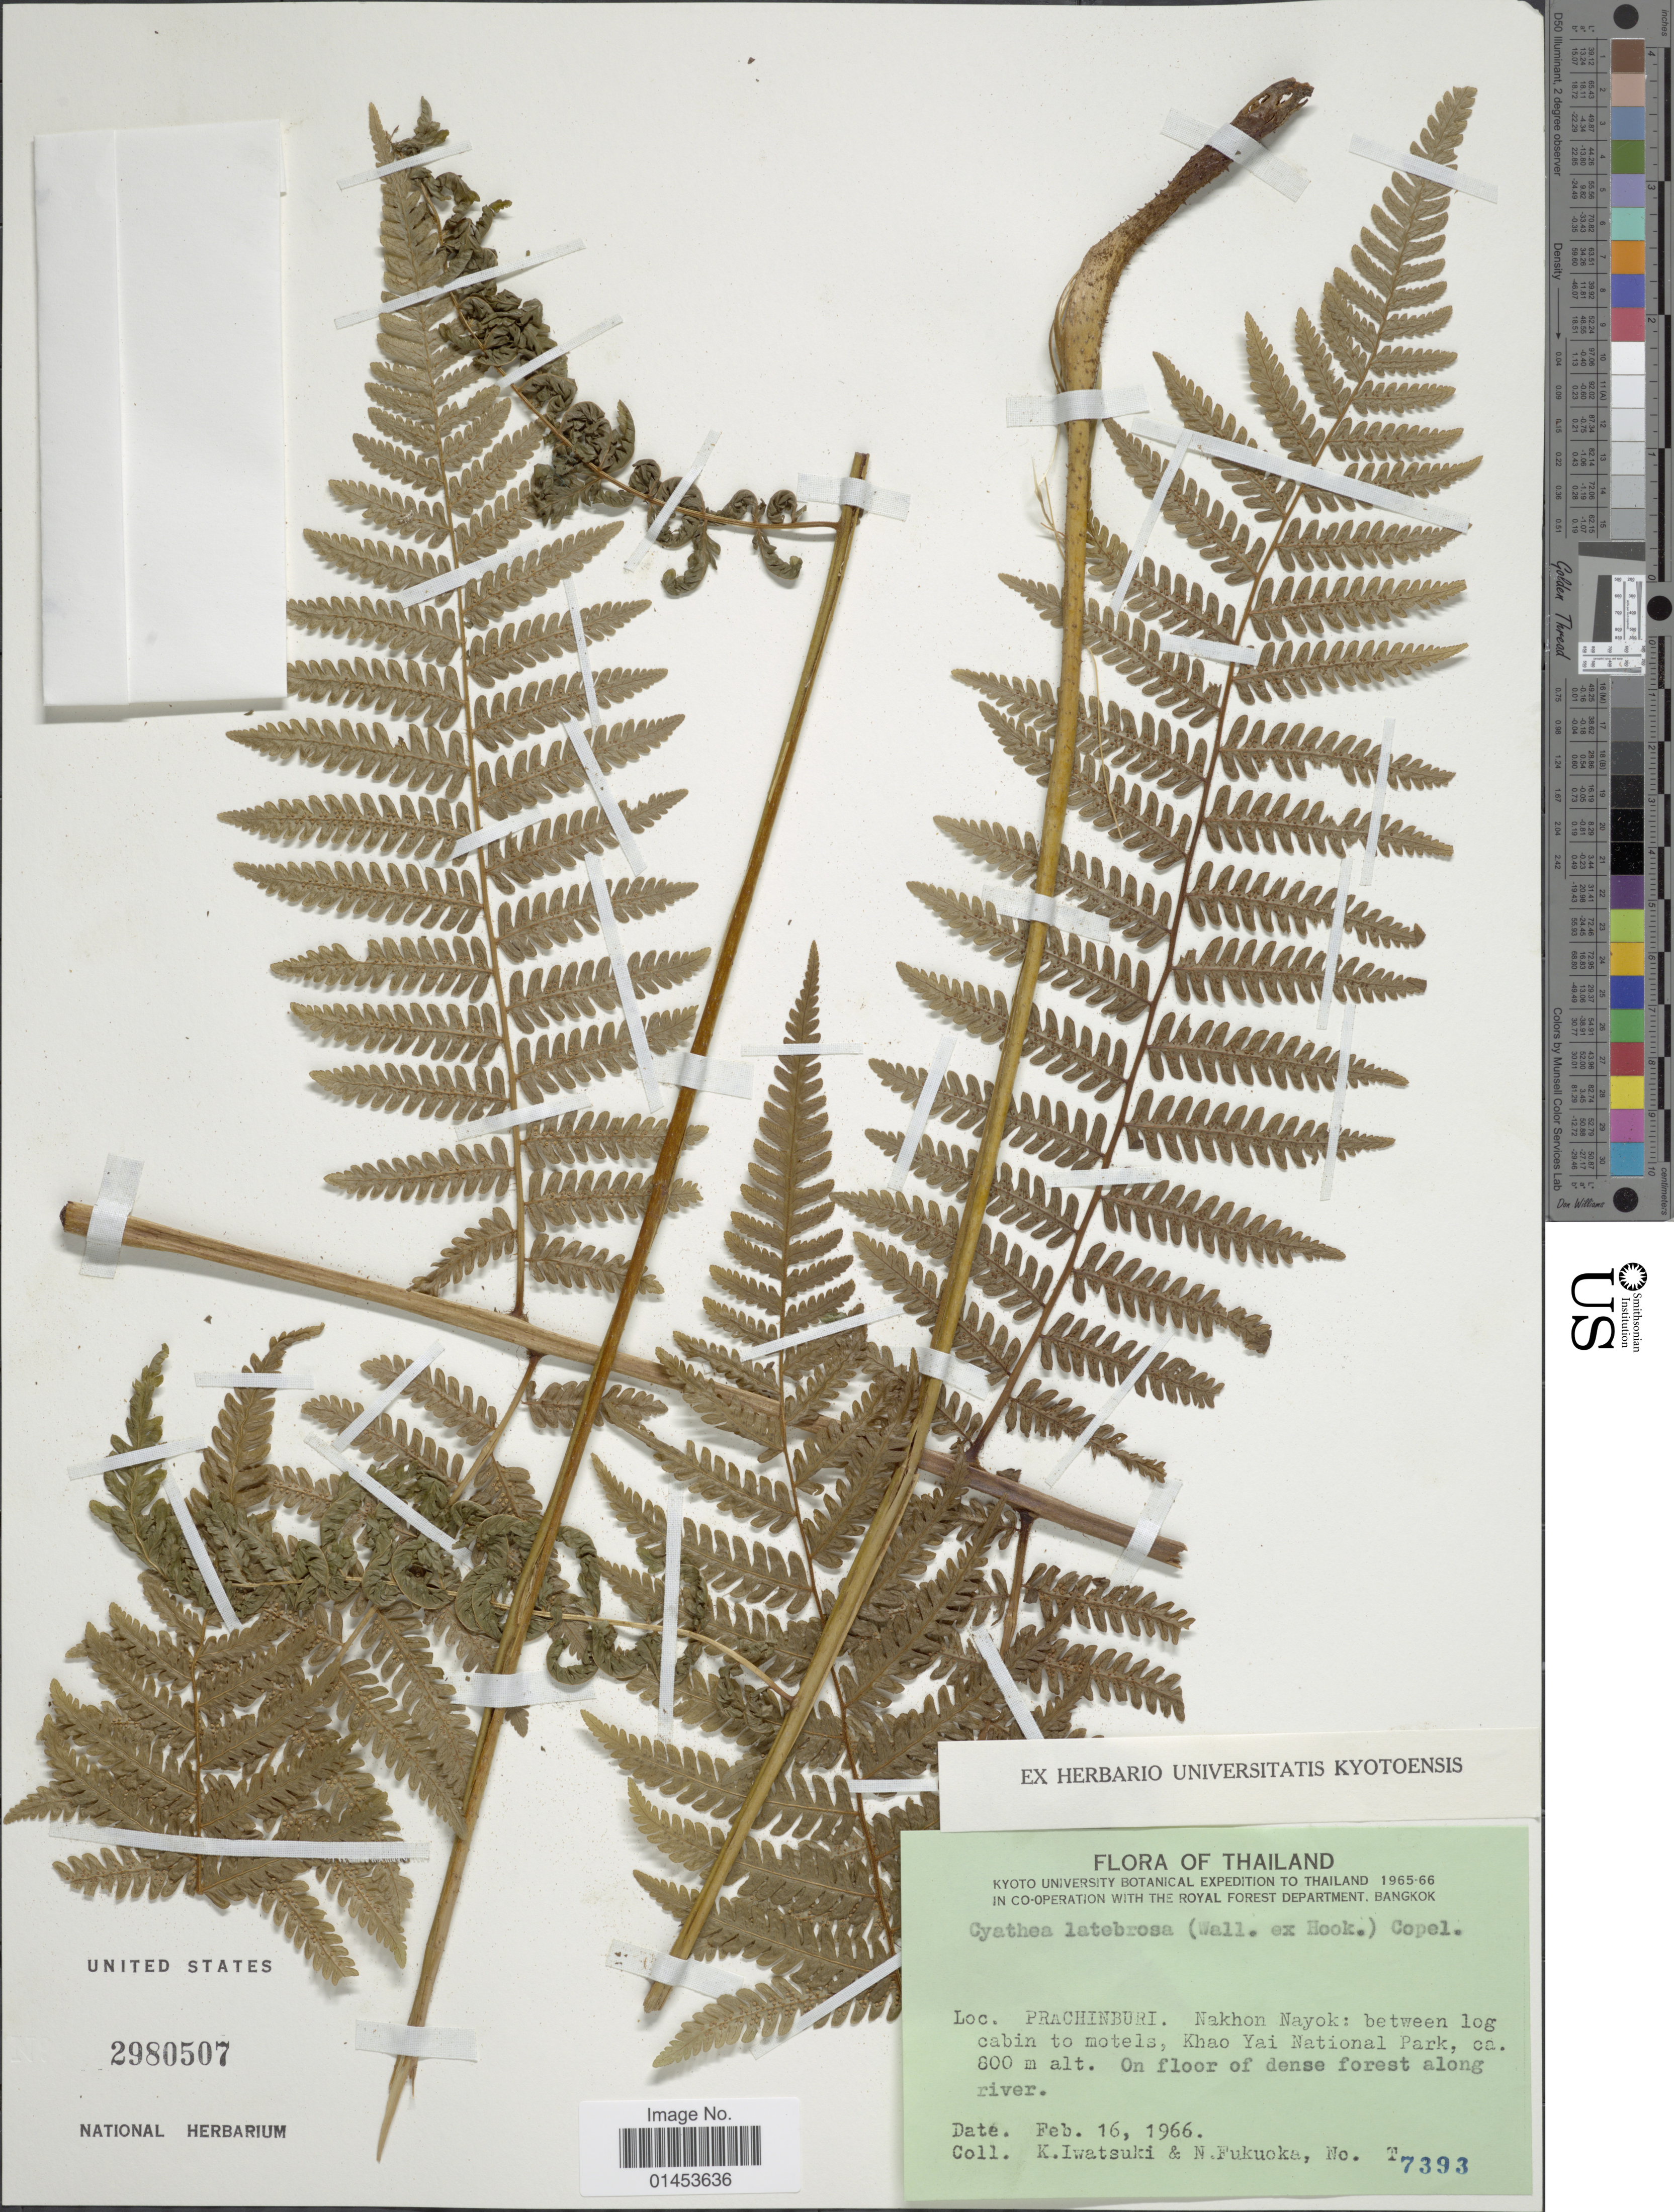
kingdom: Plantae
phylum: Tracheophyta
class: Polypodiopsida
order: Cyatheales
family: Cyatheaceae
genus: Cyathea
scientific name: Cyathea latebrosa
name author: (Wall. ex Hook.) Copel.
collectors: K. Iwatsuki & N. Fukuoka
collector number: T7393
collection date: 1966-02-16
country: Thailand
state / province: Prachin Buri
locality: Prachinburi, Nakhon Nayok: between log cabin to motels, Khao Yai National Park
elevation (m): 800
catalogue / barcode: US 2980507